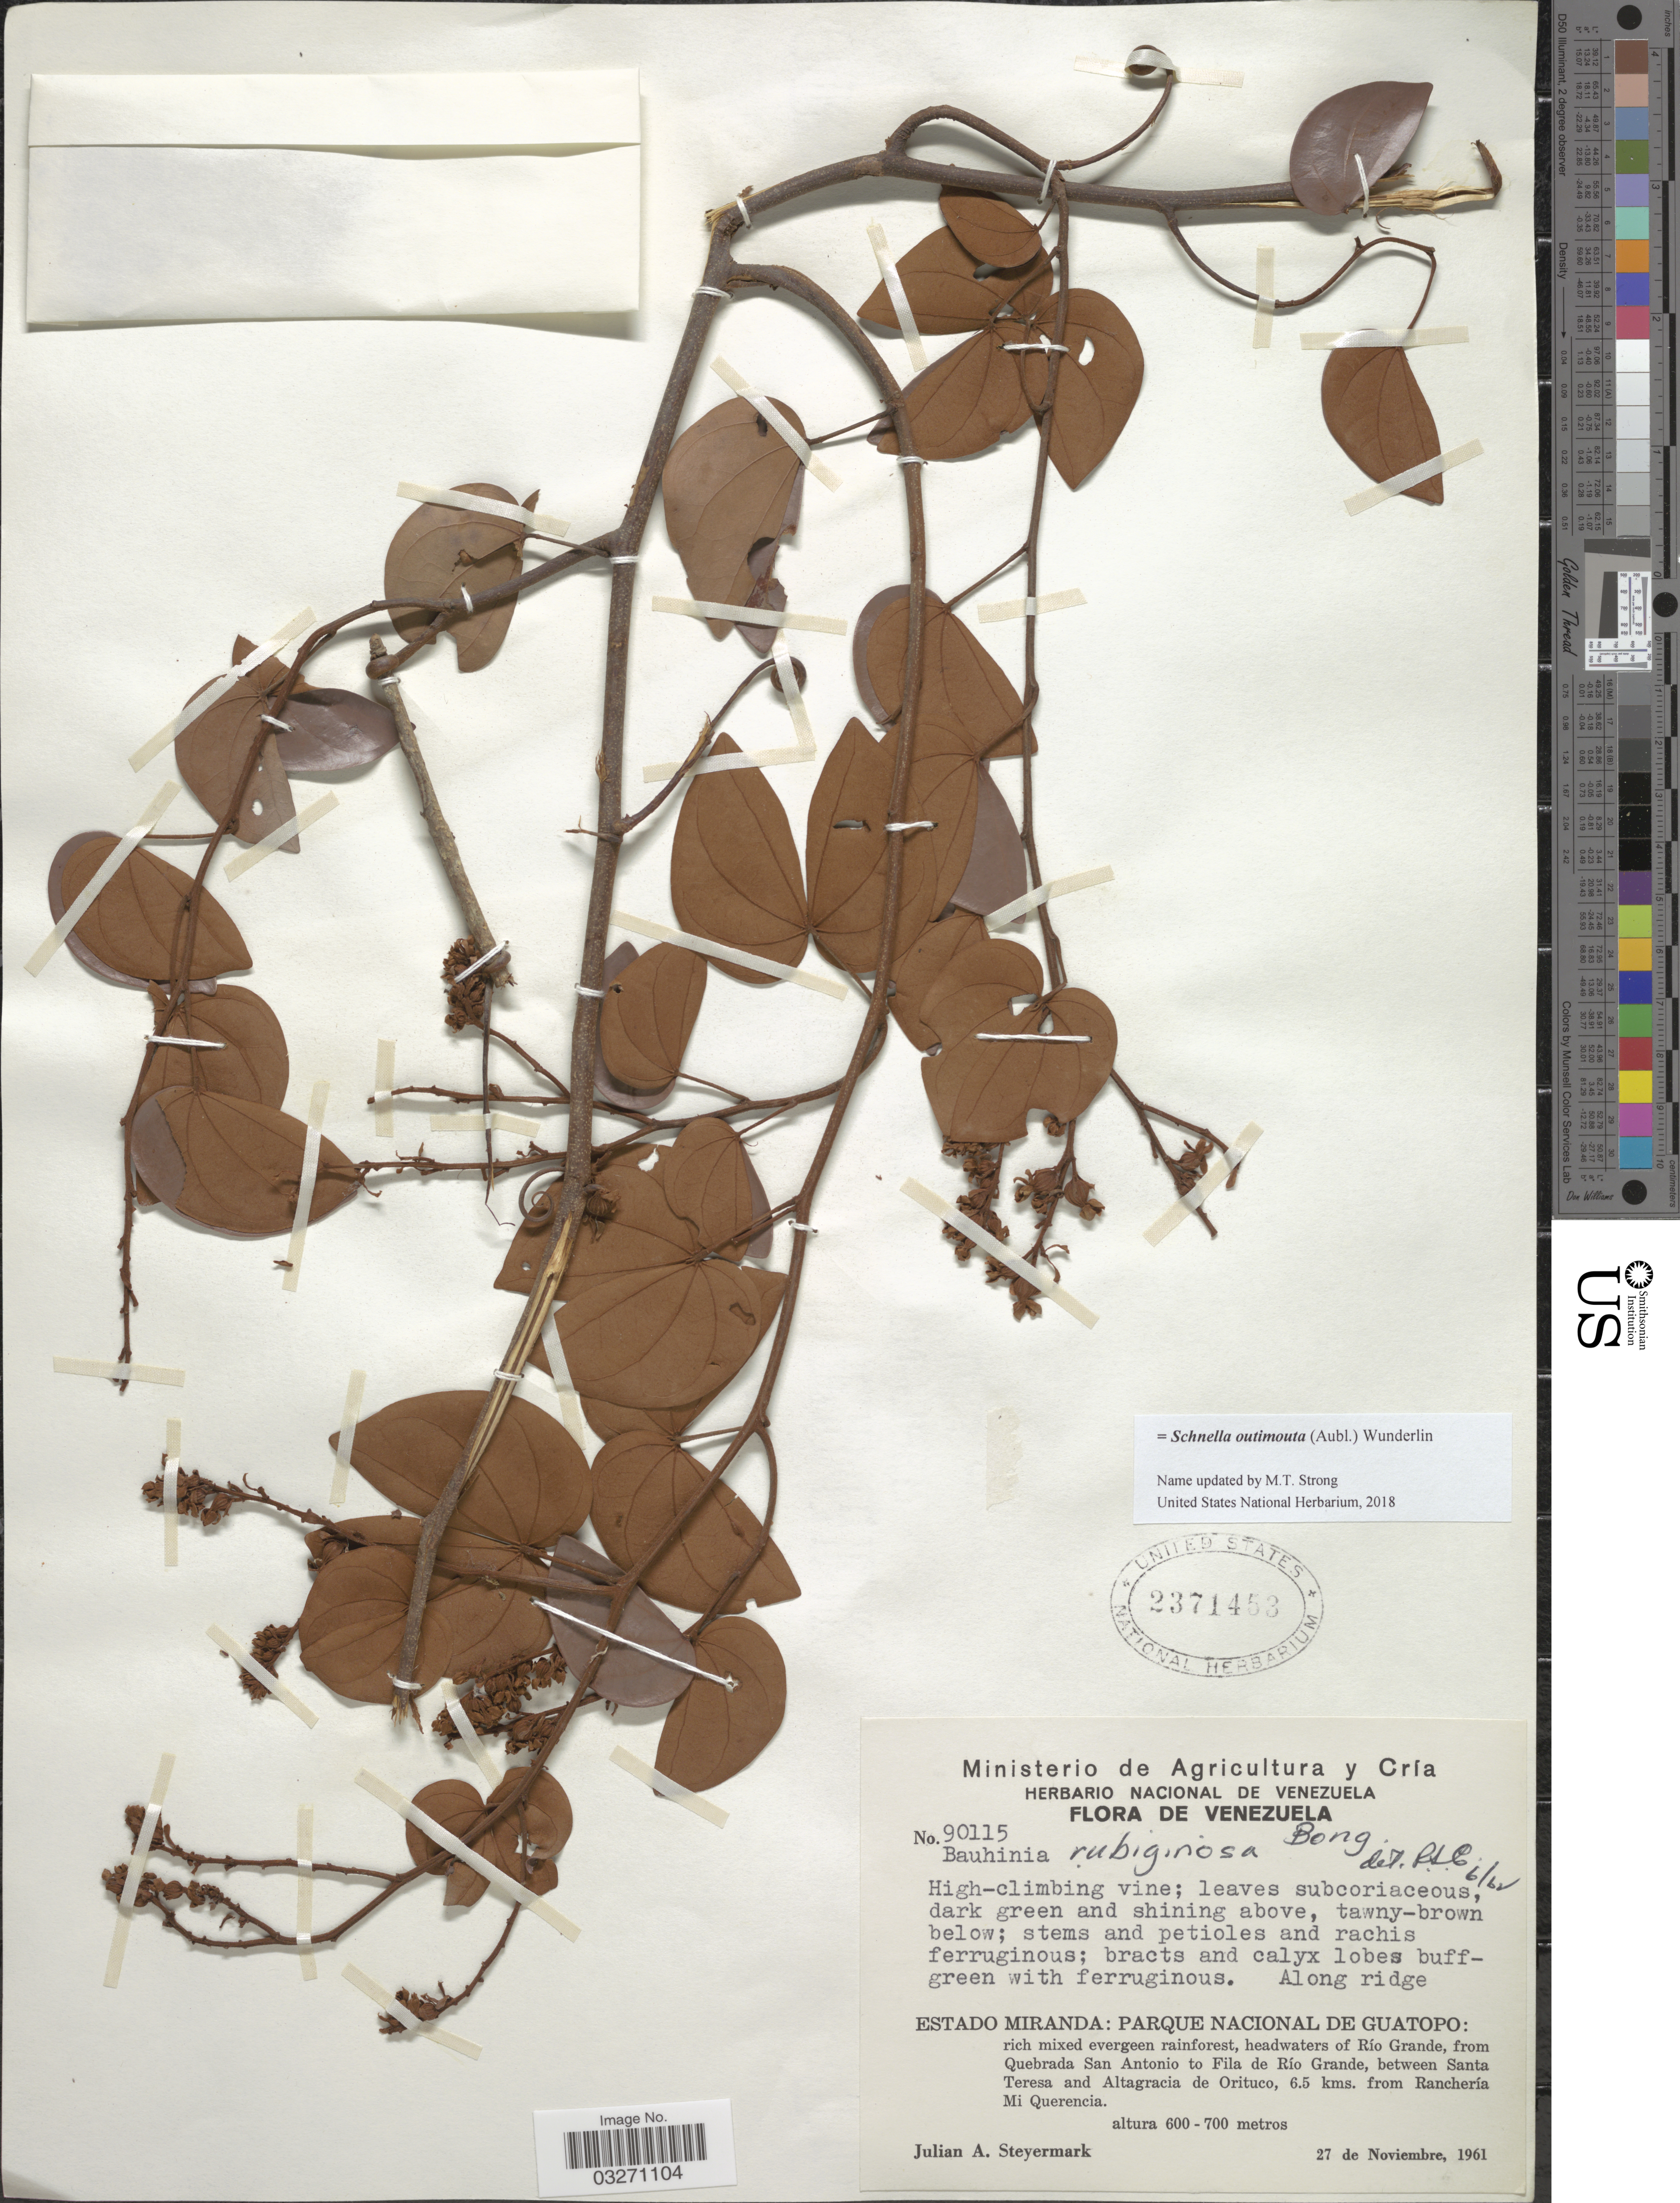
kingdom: Plantae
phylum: Tracheophyta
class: Magnoliopsida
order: Fabales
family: Fabaceae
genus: Schnella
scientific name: Schnella outimouta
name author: (Aubl.) Wunderlin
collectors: J. Steyermark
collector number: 90115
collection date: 1961-11-27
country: Venezuela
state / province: Miranda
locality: Parque Nacional de Guatopo: rich mixed evergreen rainforest, headwaters of Río Grande, from Quebrada San Antonio to Fila de Río Grande, between Santa Teresa and Altagracia de Orituco, 6.5 kms. from Rachería Mi Querencia.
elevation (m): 600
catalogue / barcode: US 2371453